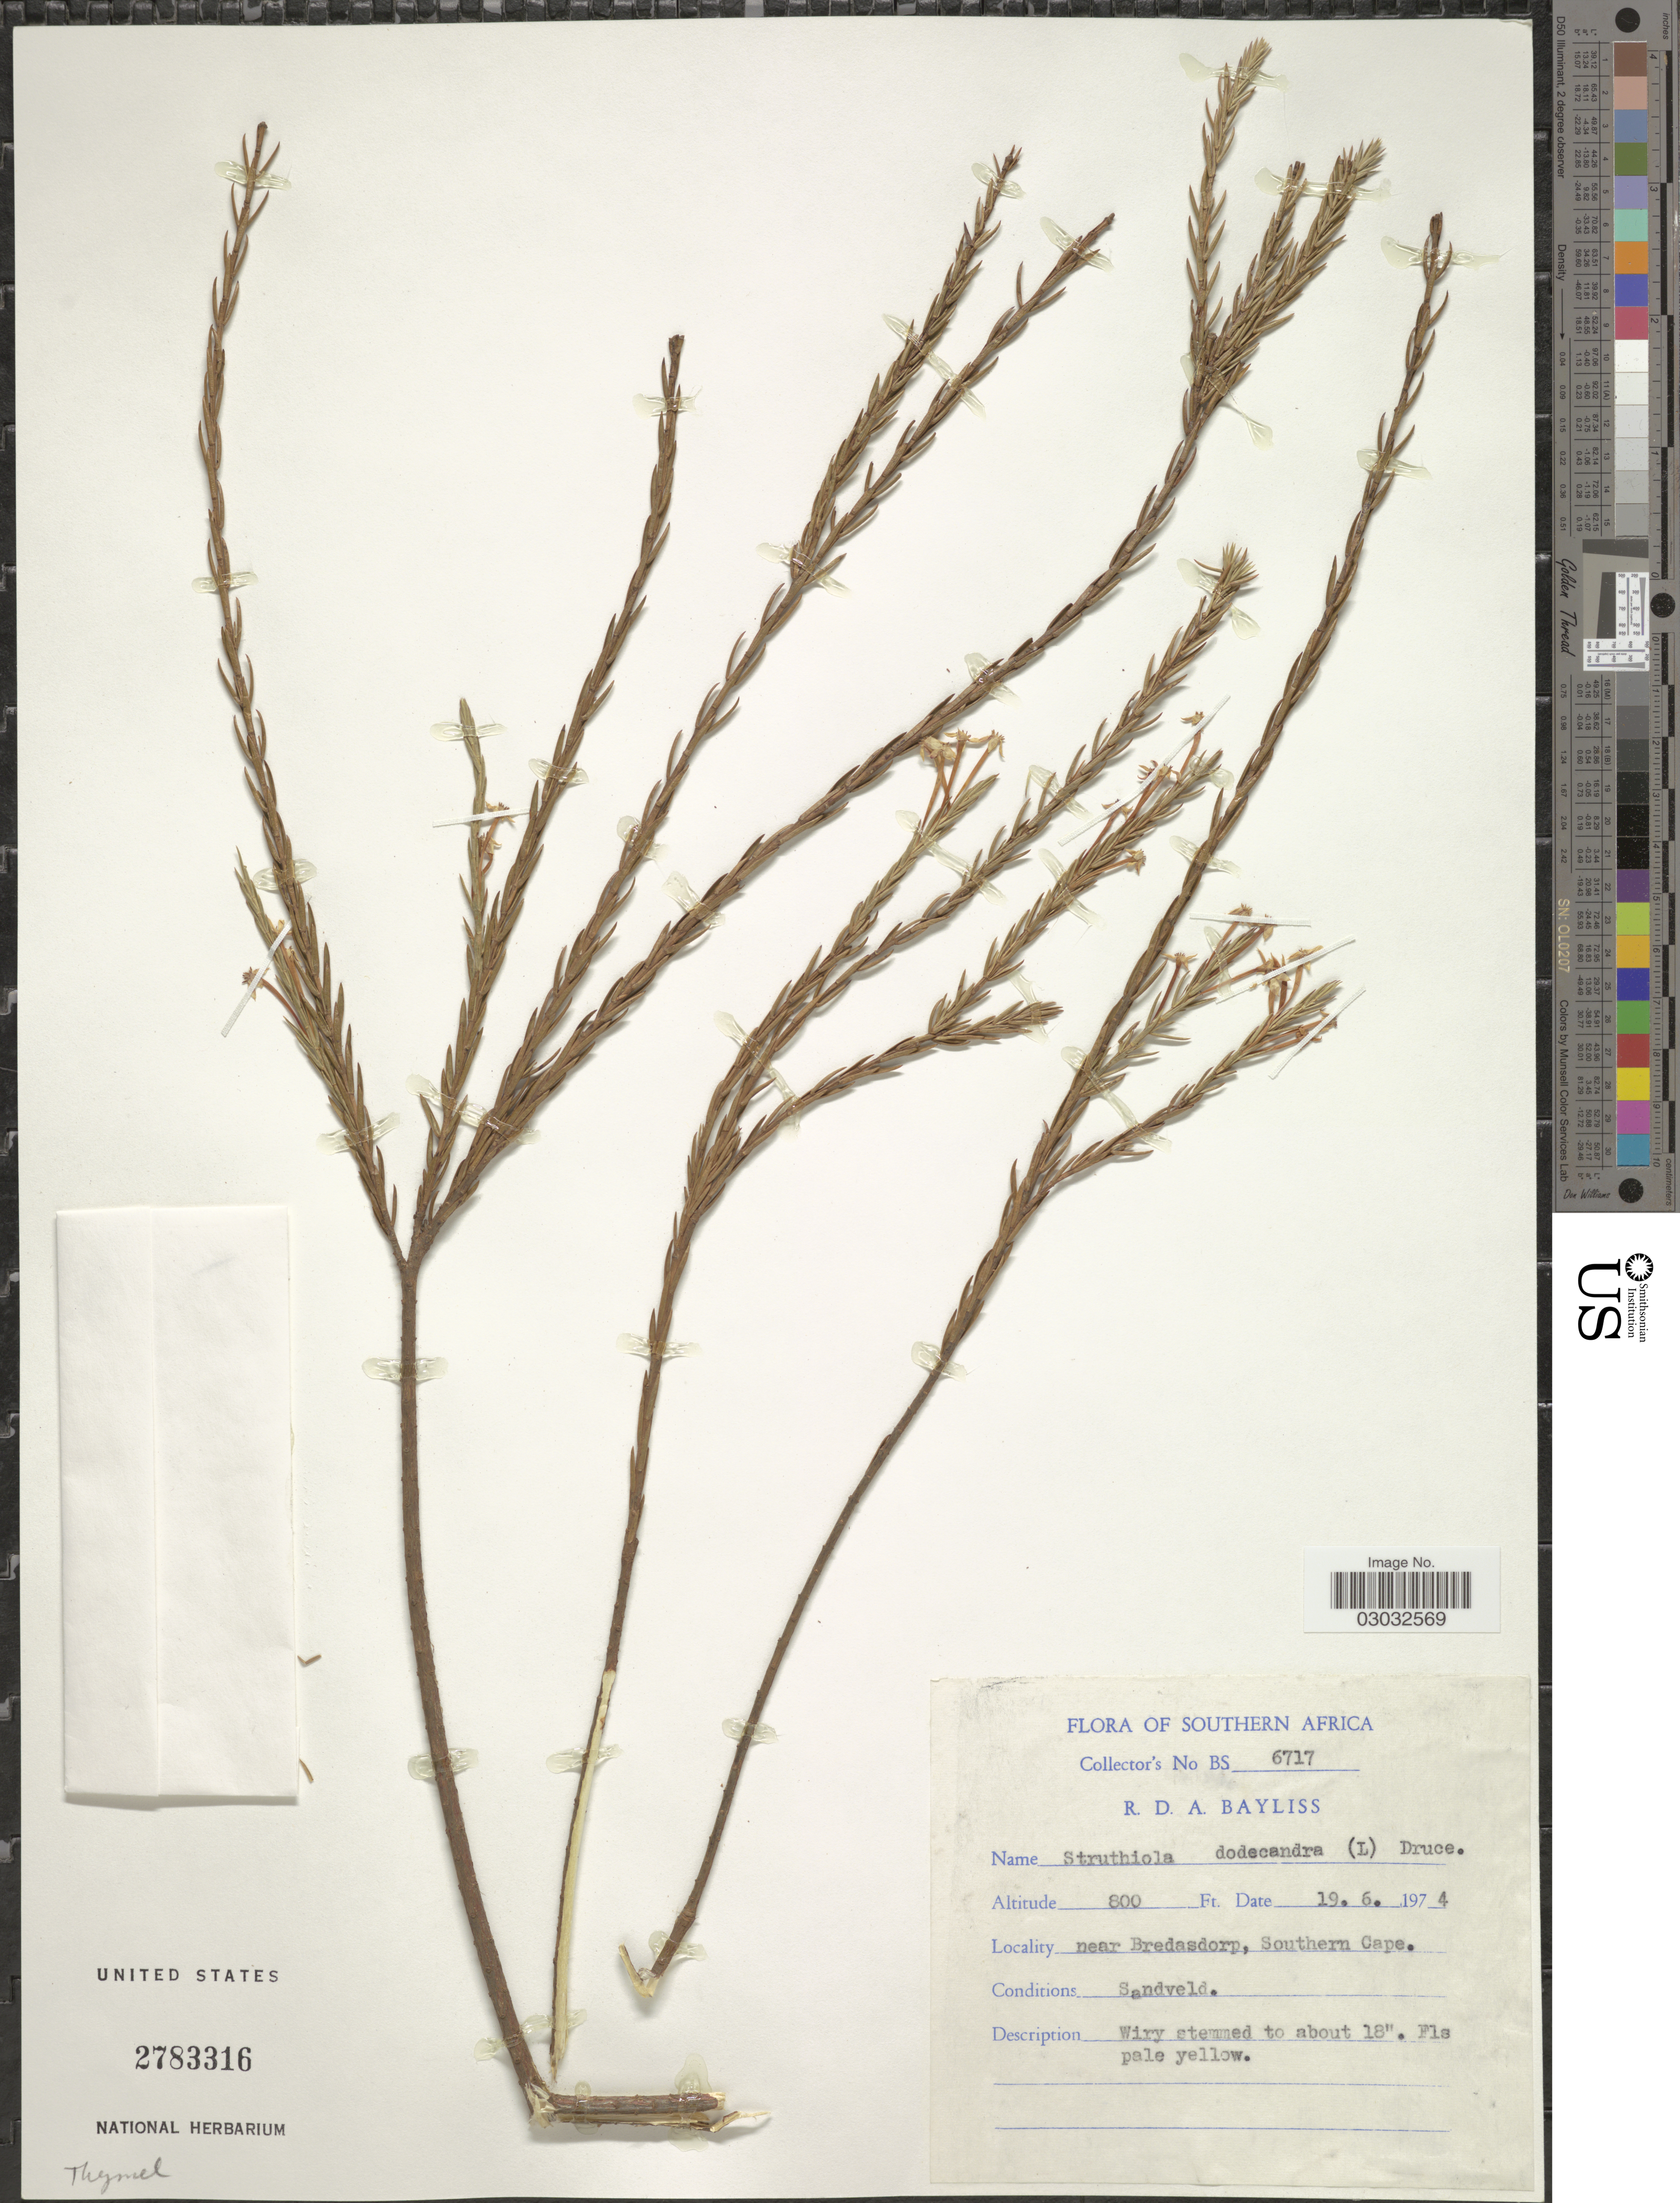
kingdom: Plantae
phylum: Tracheophyta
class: Magnoliopsida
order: Malvales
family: Thymelaeaceae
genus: Struthiola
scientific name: Struthiola dodecandra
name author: (L.) Druce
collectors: R. Bayliss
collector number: BS6717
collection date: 1974-06-19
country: South Africa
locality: Southern Africa. Near Bredasdorp, Southern Cape.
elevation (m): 244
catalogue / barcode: US 2783316